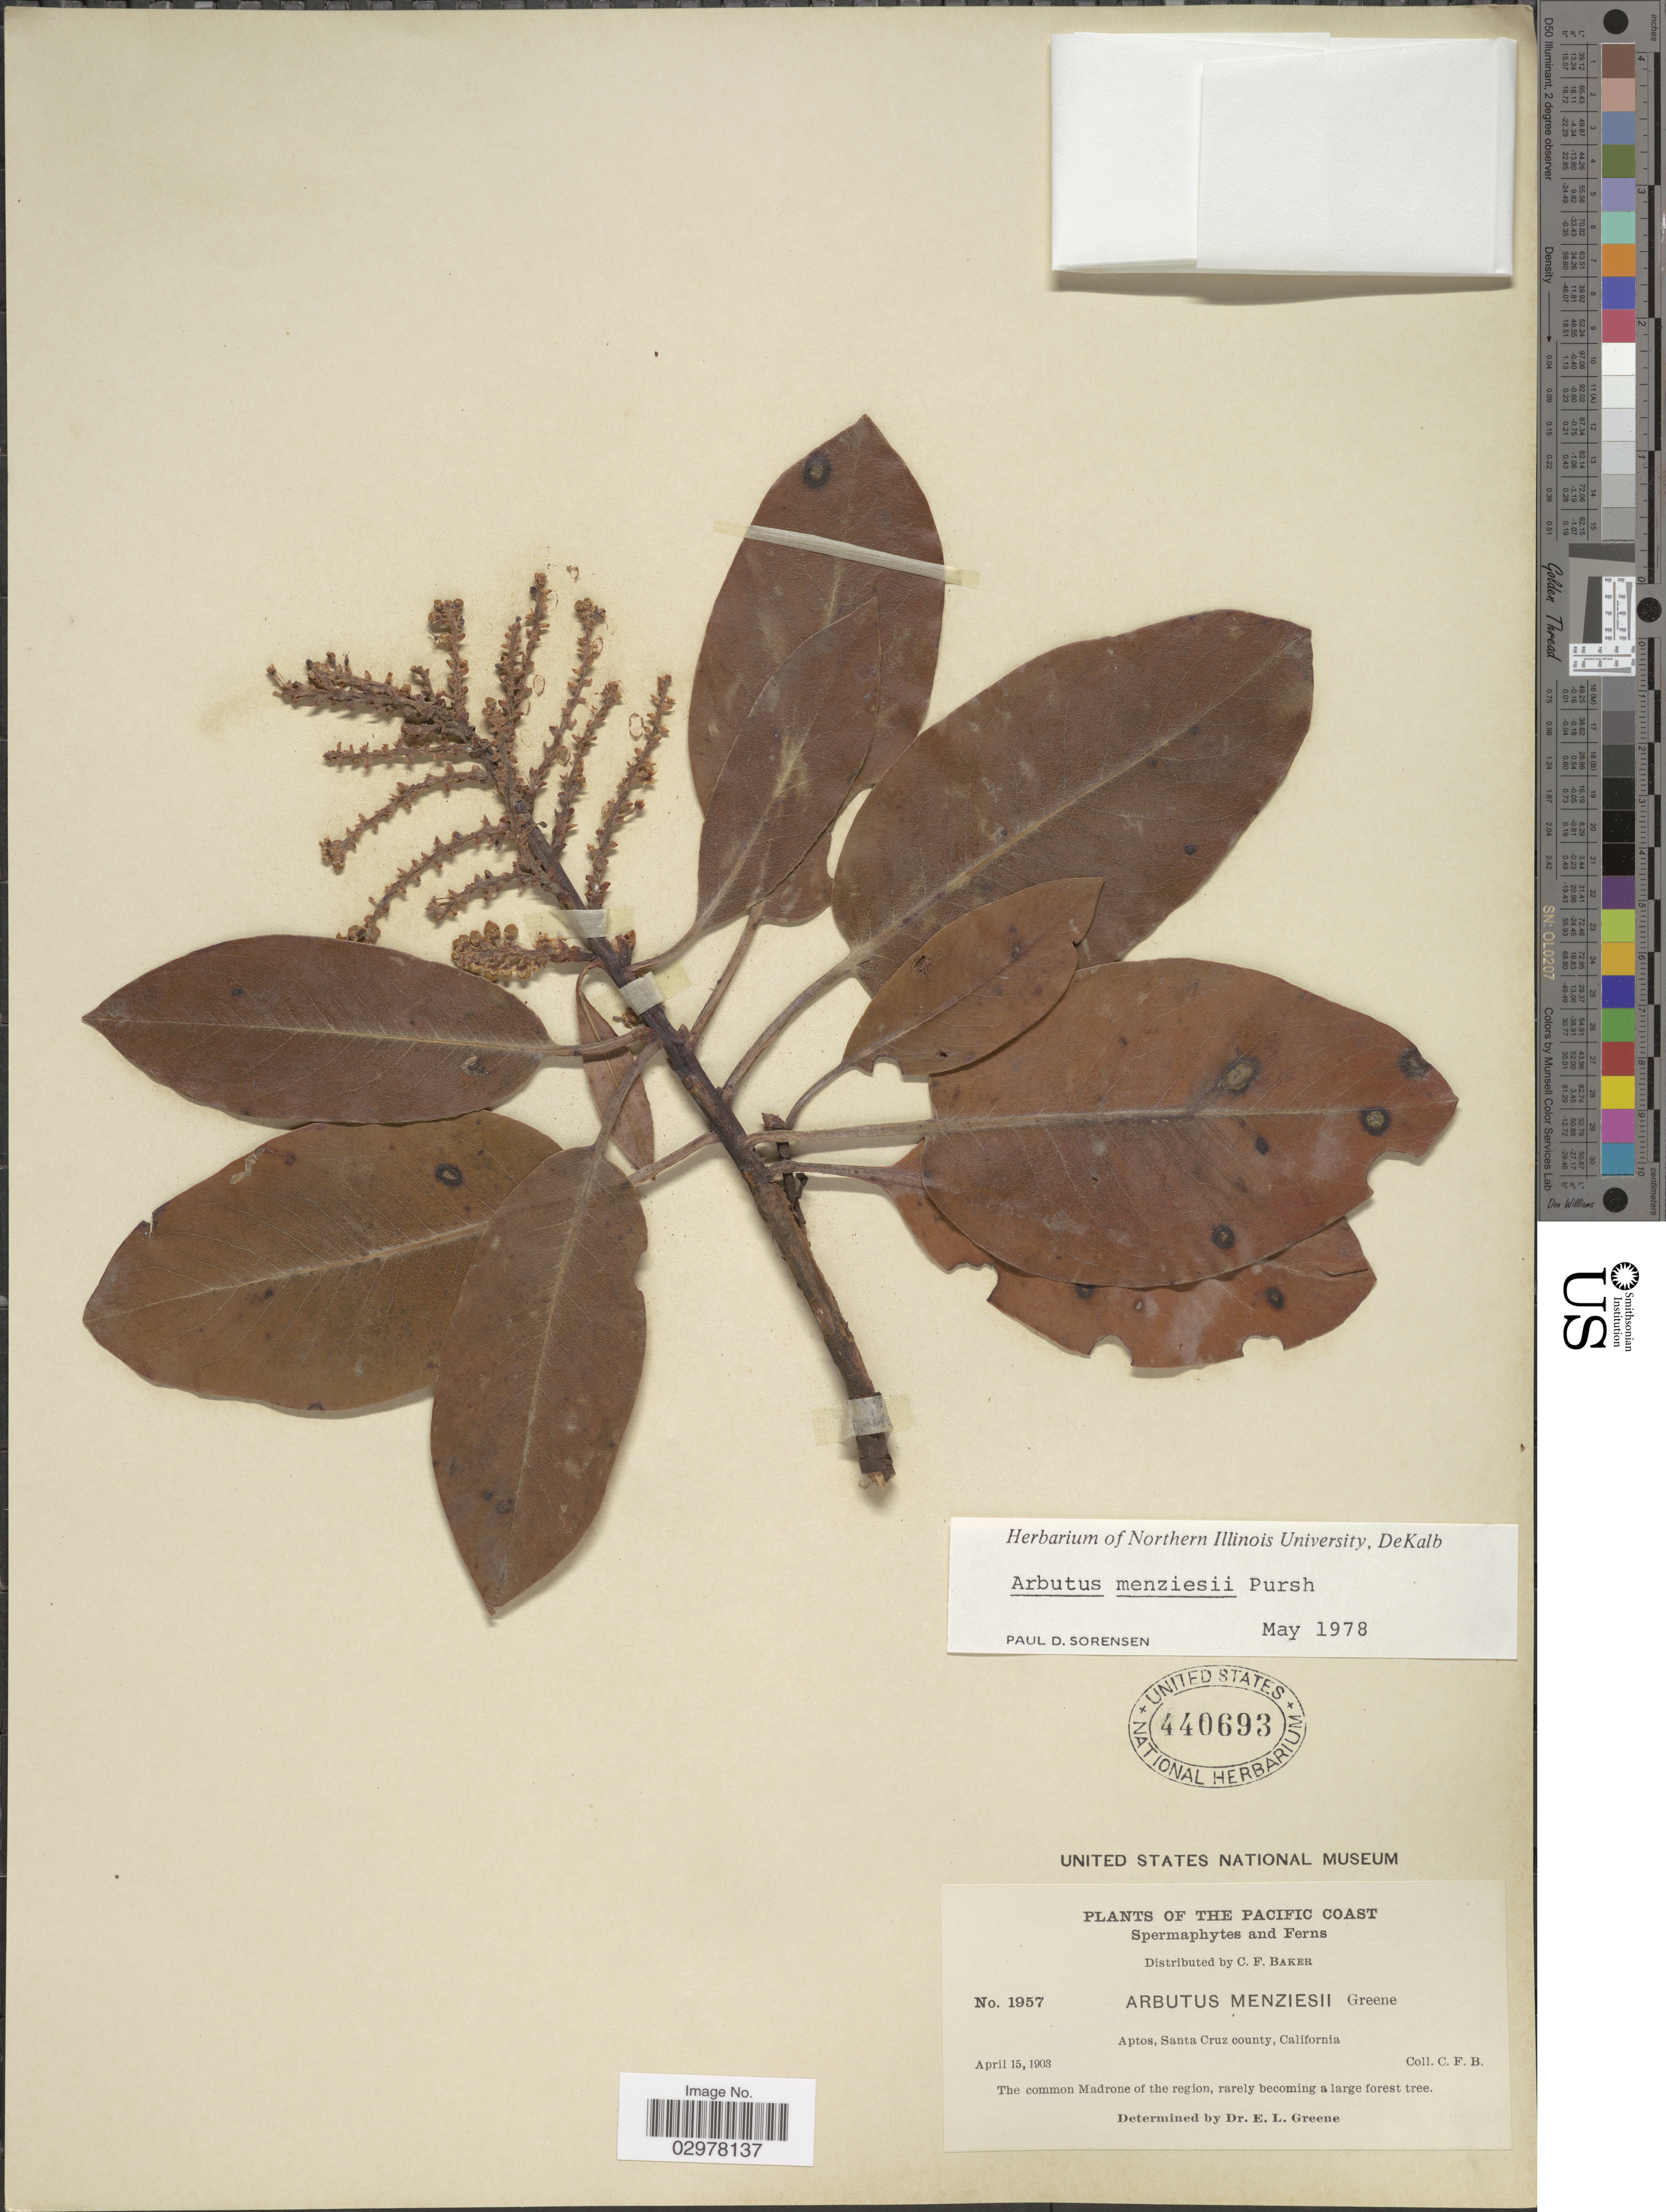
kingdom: Plantae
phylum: Tracheophyta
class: Magnoliopsida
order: Ericales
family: Ericaceae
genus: Arbutus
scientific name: Arbutus menziesii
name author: Pursh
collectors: C. F. Baker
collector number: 1957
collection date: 1903-04-15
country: United States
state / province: California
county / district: Santa Cruz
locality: Pacific Coast. Aptos, Santa Cruz county.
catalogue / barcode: US 440693